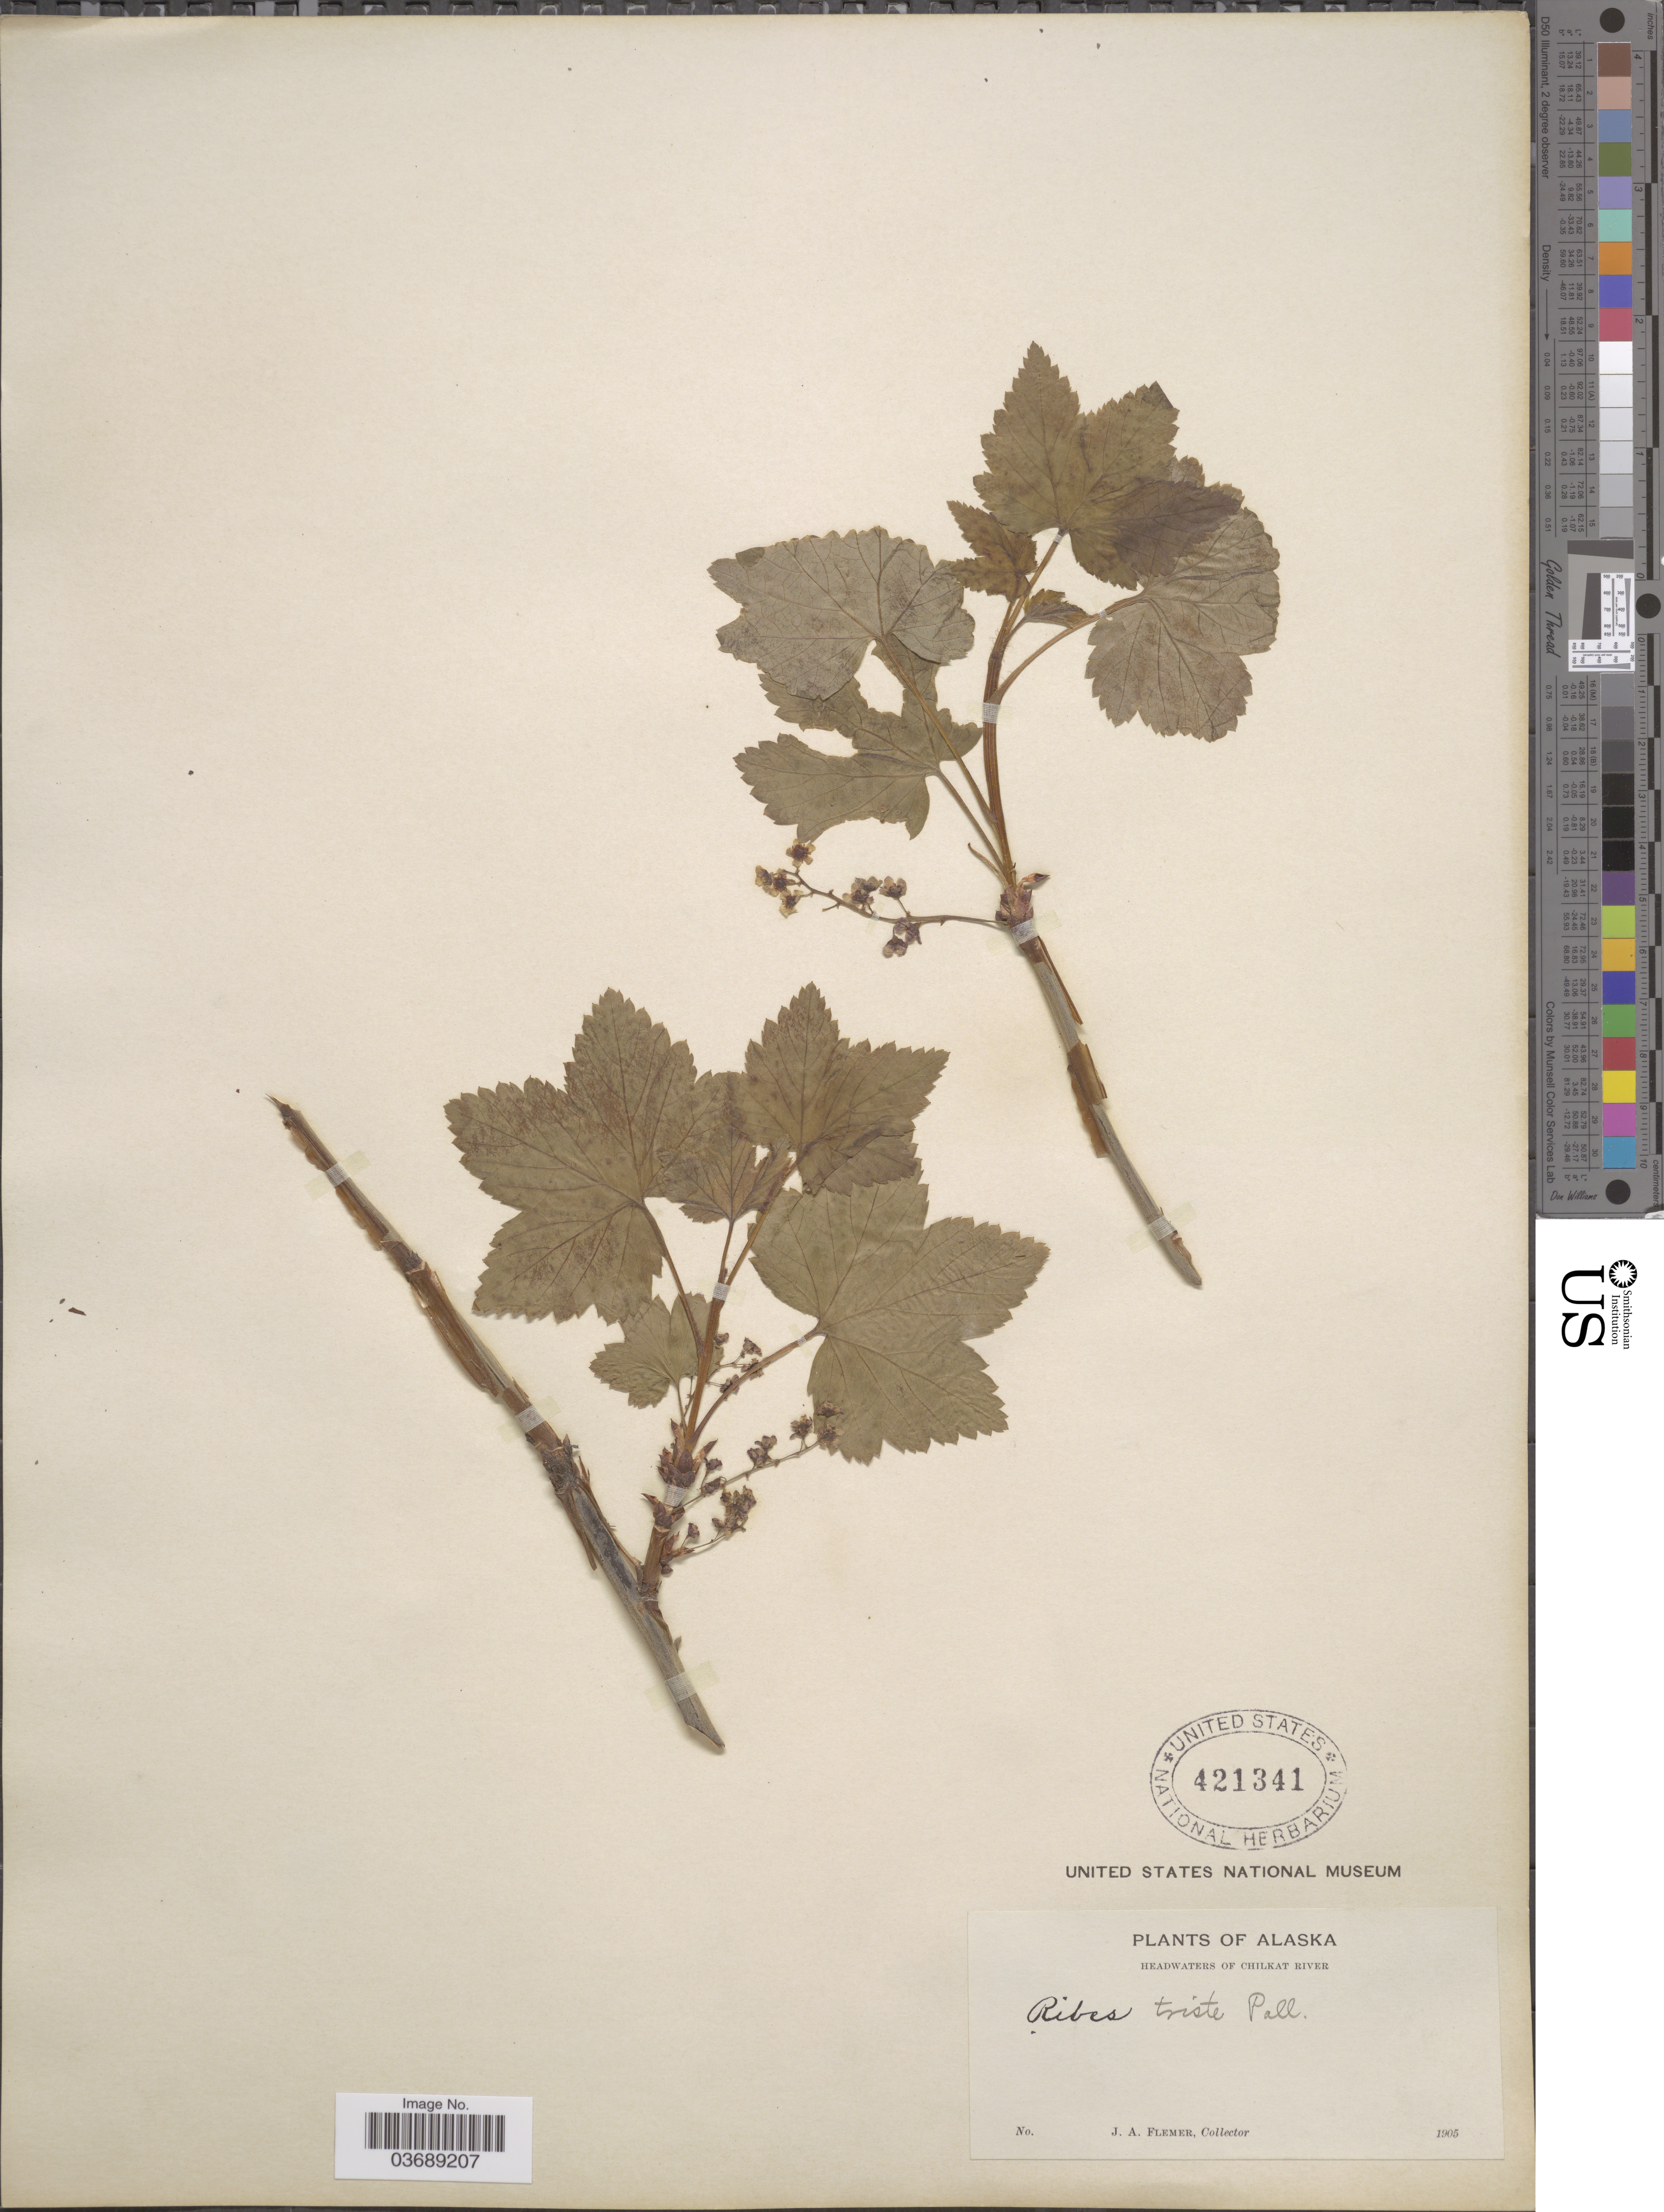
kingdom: Plantae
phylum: Tracheophyta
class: Magnoliopsida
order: Saxifragales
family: Grossulariaceae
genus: Ribes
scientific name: Ribes triste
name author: Pall.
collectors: J. Flemer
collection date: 1905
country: United States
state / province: Alaska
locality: Headwaters of Chilkat River.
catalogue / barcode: US 421341